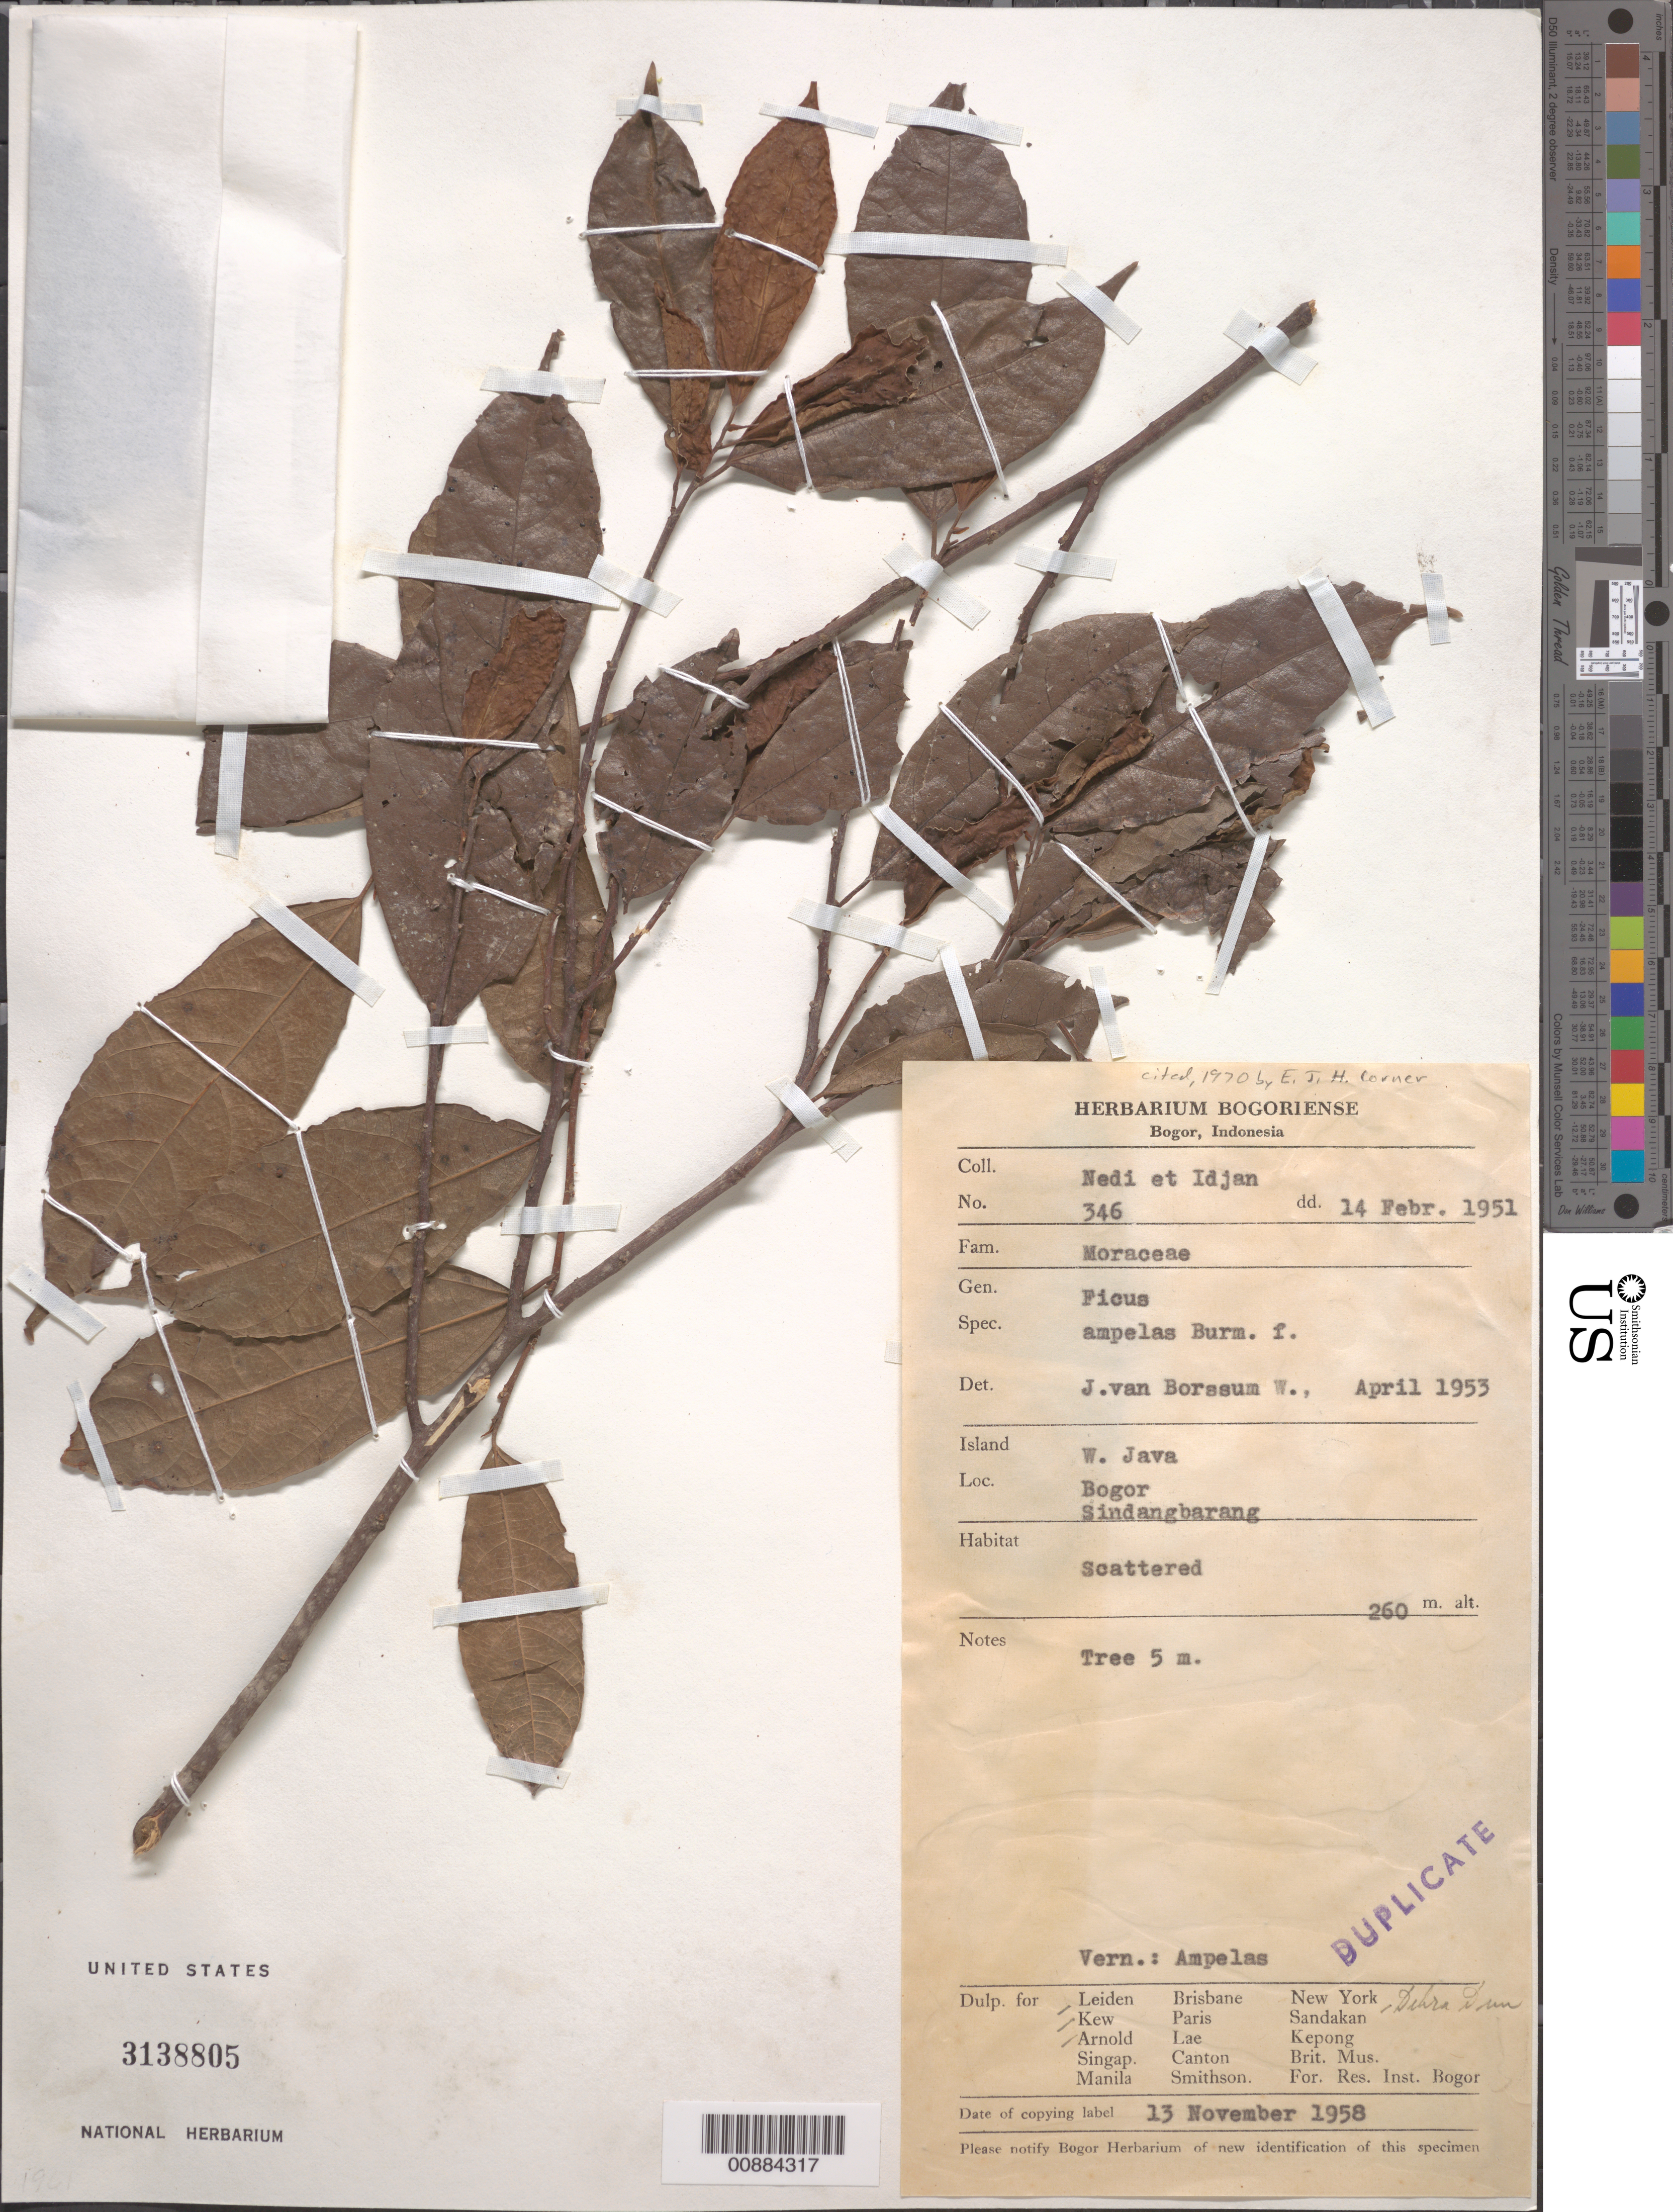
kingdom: Plantae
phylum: Tracheophyta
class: Magnoliopsida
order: Rosales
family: Moraceae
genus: Ficus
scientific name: Ficus ampelos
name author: Burm. f.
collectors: Nedi,-- & -. Idjan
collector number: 346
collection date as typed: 14 Feb 1951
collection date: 1951-02-14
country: Indonesia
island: Java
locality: Bogor Sindangbarang.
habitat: Scattered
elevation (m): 260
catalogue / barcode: US 3138805